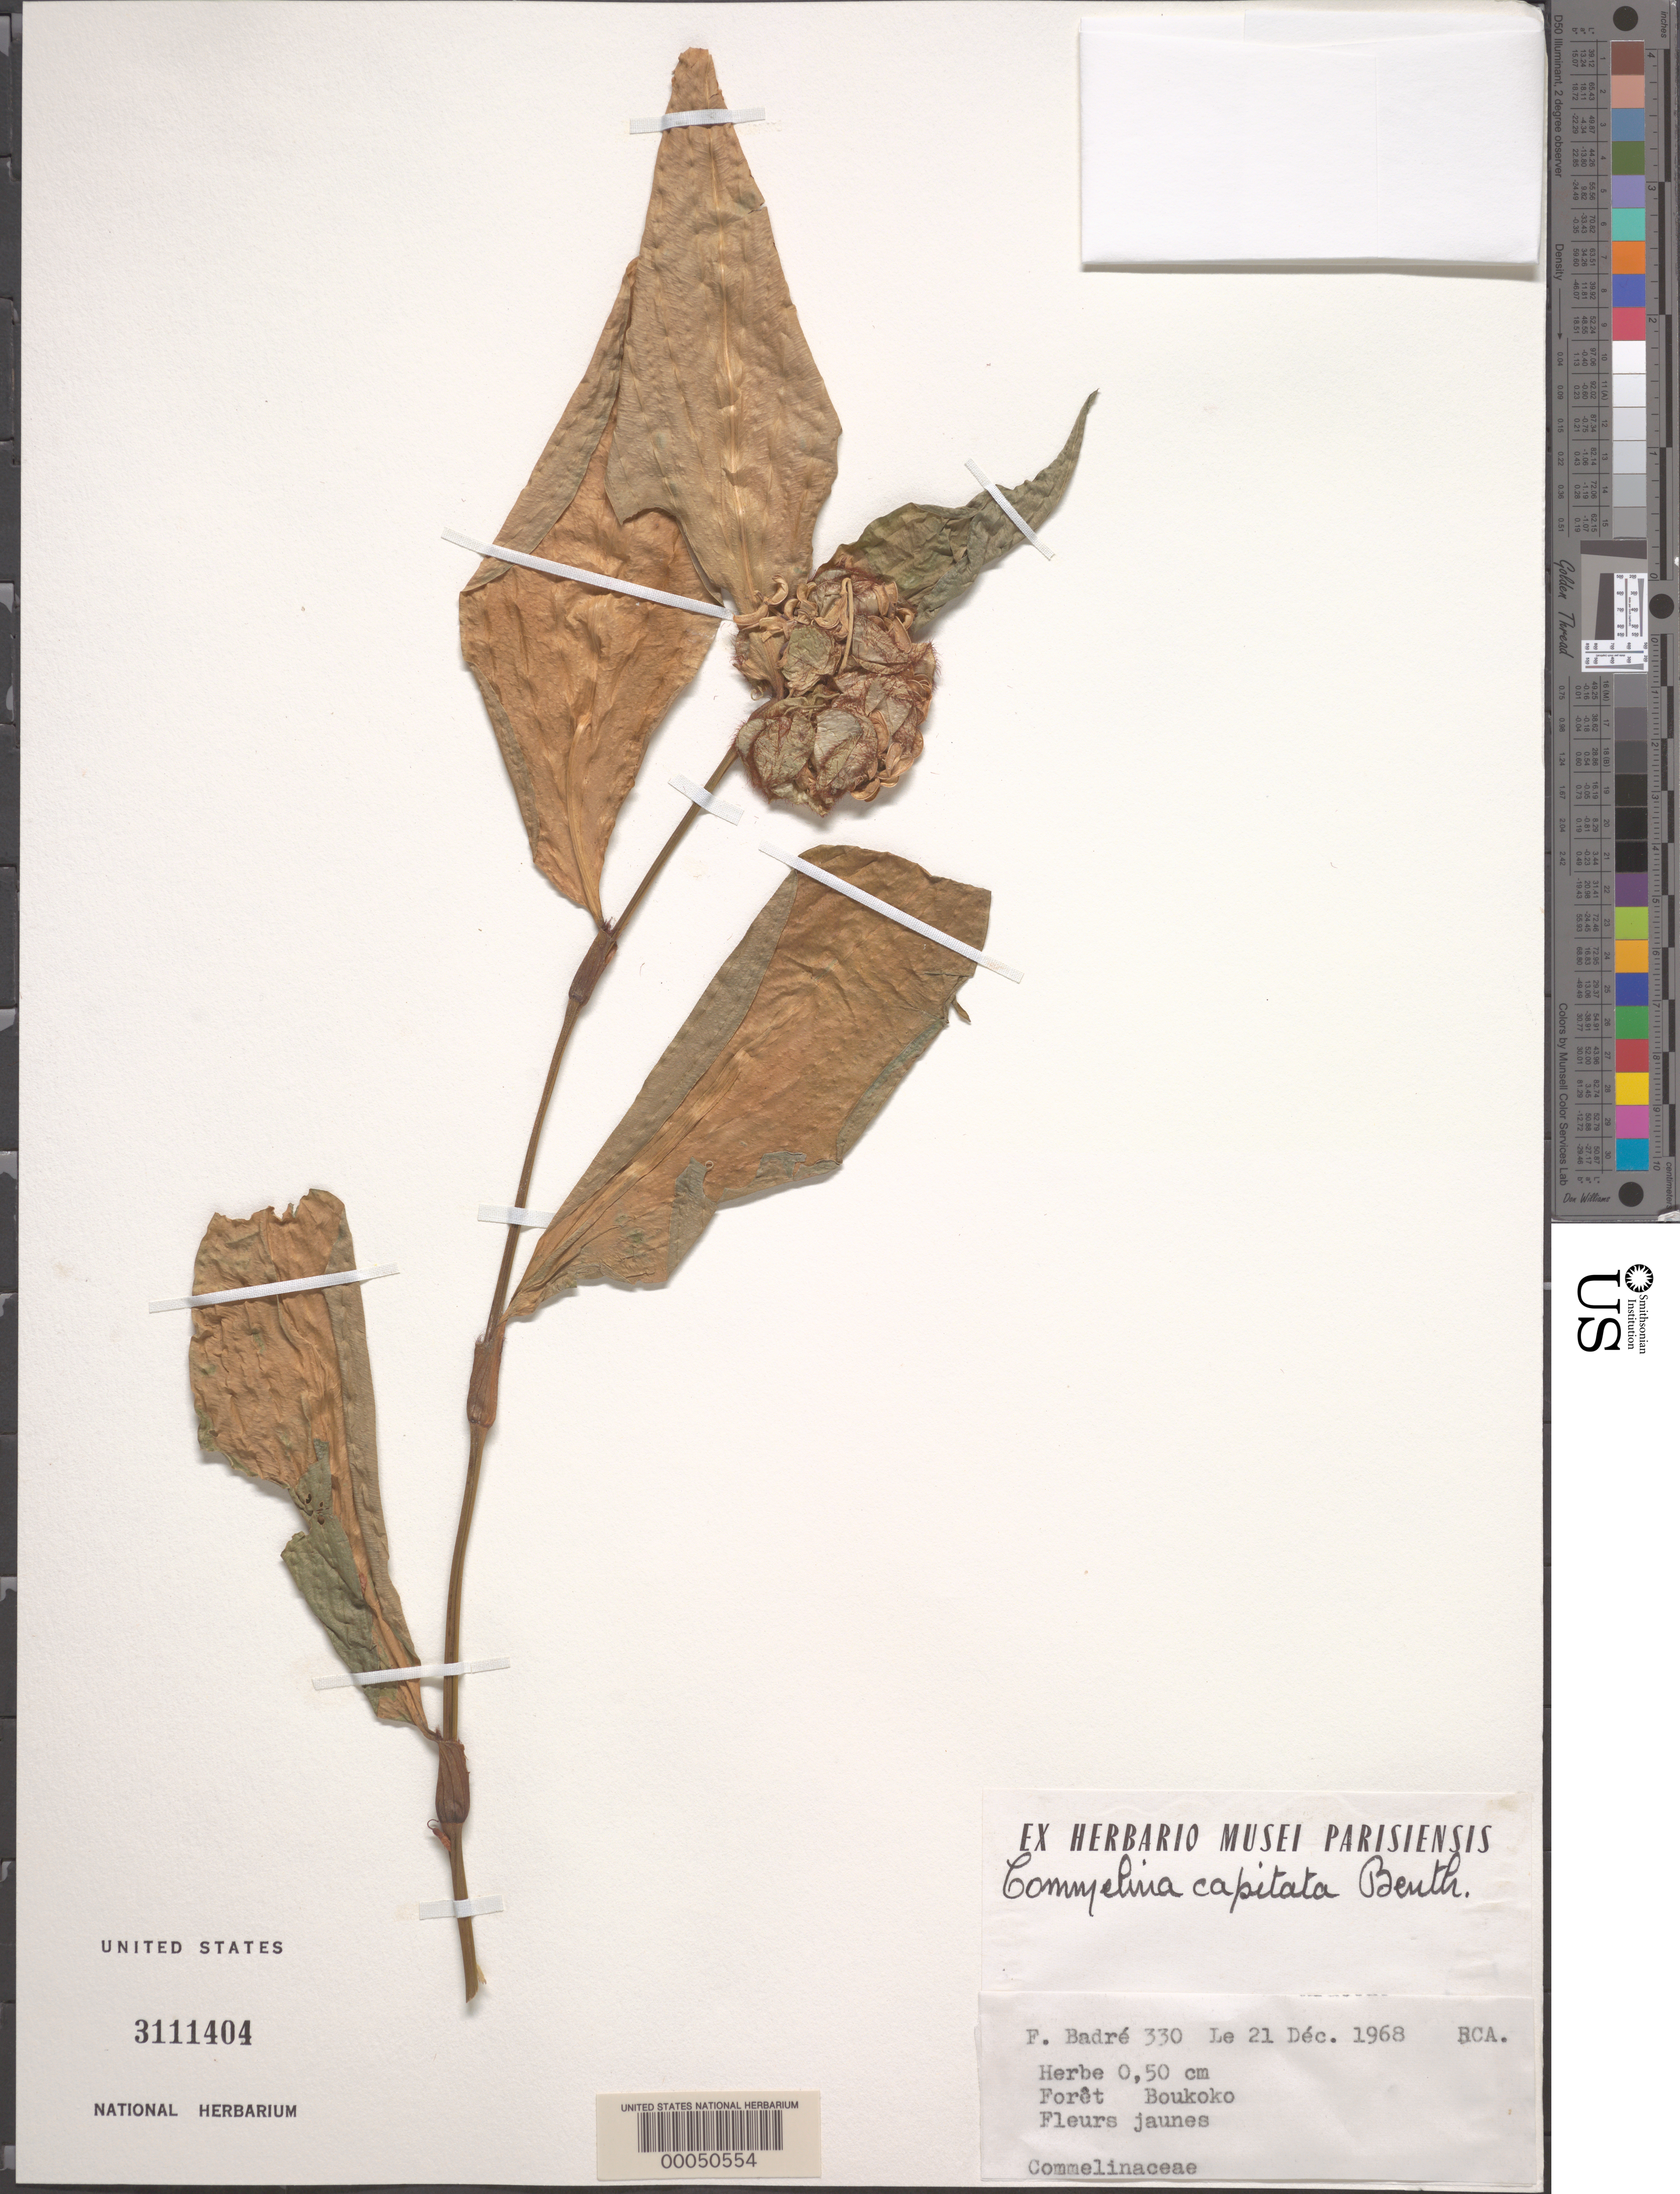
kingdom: Plantae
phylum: Tracheophyta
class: Liliopsida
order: Commelinales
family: Commelinaceae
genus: Commelina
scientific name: Commelina capitata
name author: Benth.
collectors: F. Badré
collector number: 330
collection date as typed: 21 Dec 1968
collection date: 1968-12-21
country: Central African Republic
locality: Foret Boukoko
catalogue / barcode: US 3111404